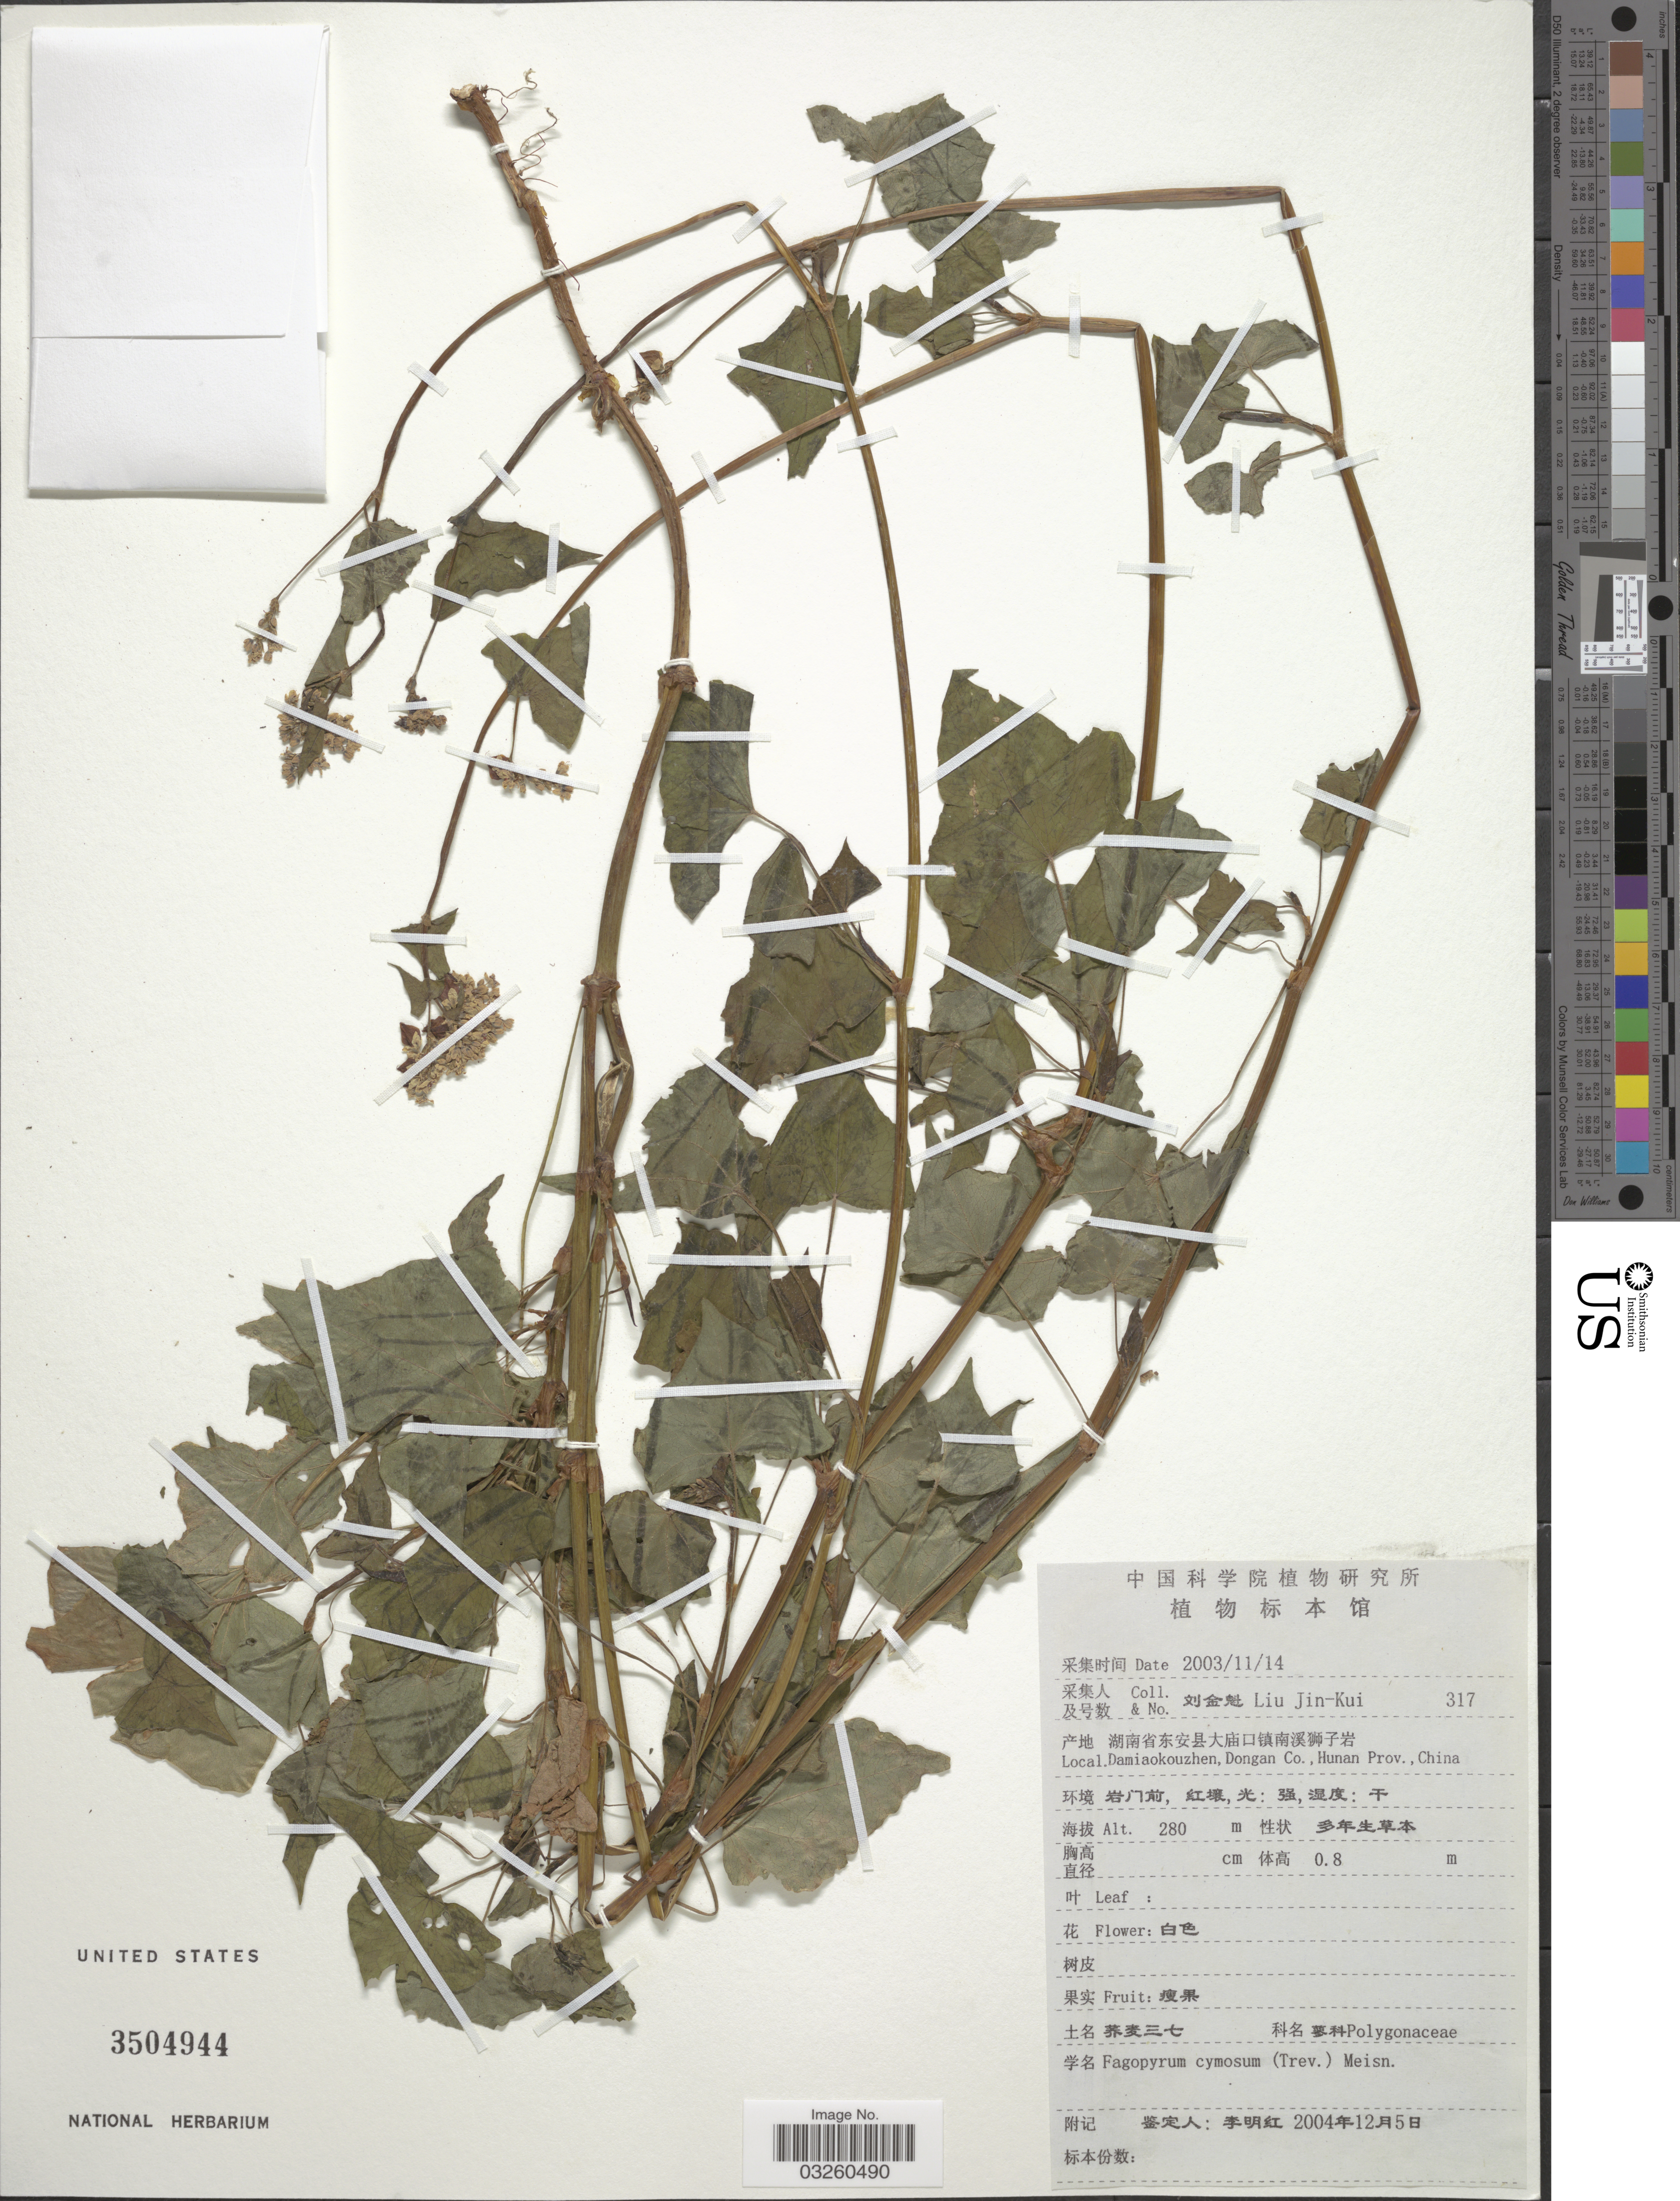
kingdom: Plantae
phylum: Tracheophyta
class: Magnoliopsida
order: Caryophyllales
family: Polygonaceae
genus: Fagopyrum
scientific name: Fagopyrum cymosum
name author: (Trevir.) Meisn.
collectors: Liu Jin-Kui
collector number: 317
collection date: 2003-11-14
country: China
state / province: Hunan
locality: Damiaokouzhen, Dongan Co., Hunan Prov.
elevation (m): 280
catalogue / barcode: US 3504944